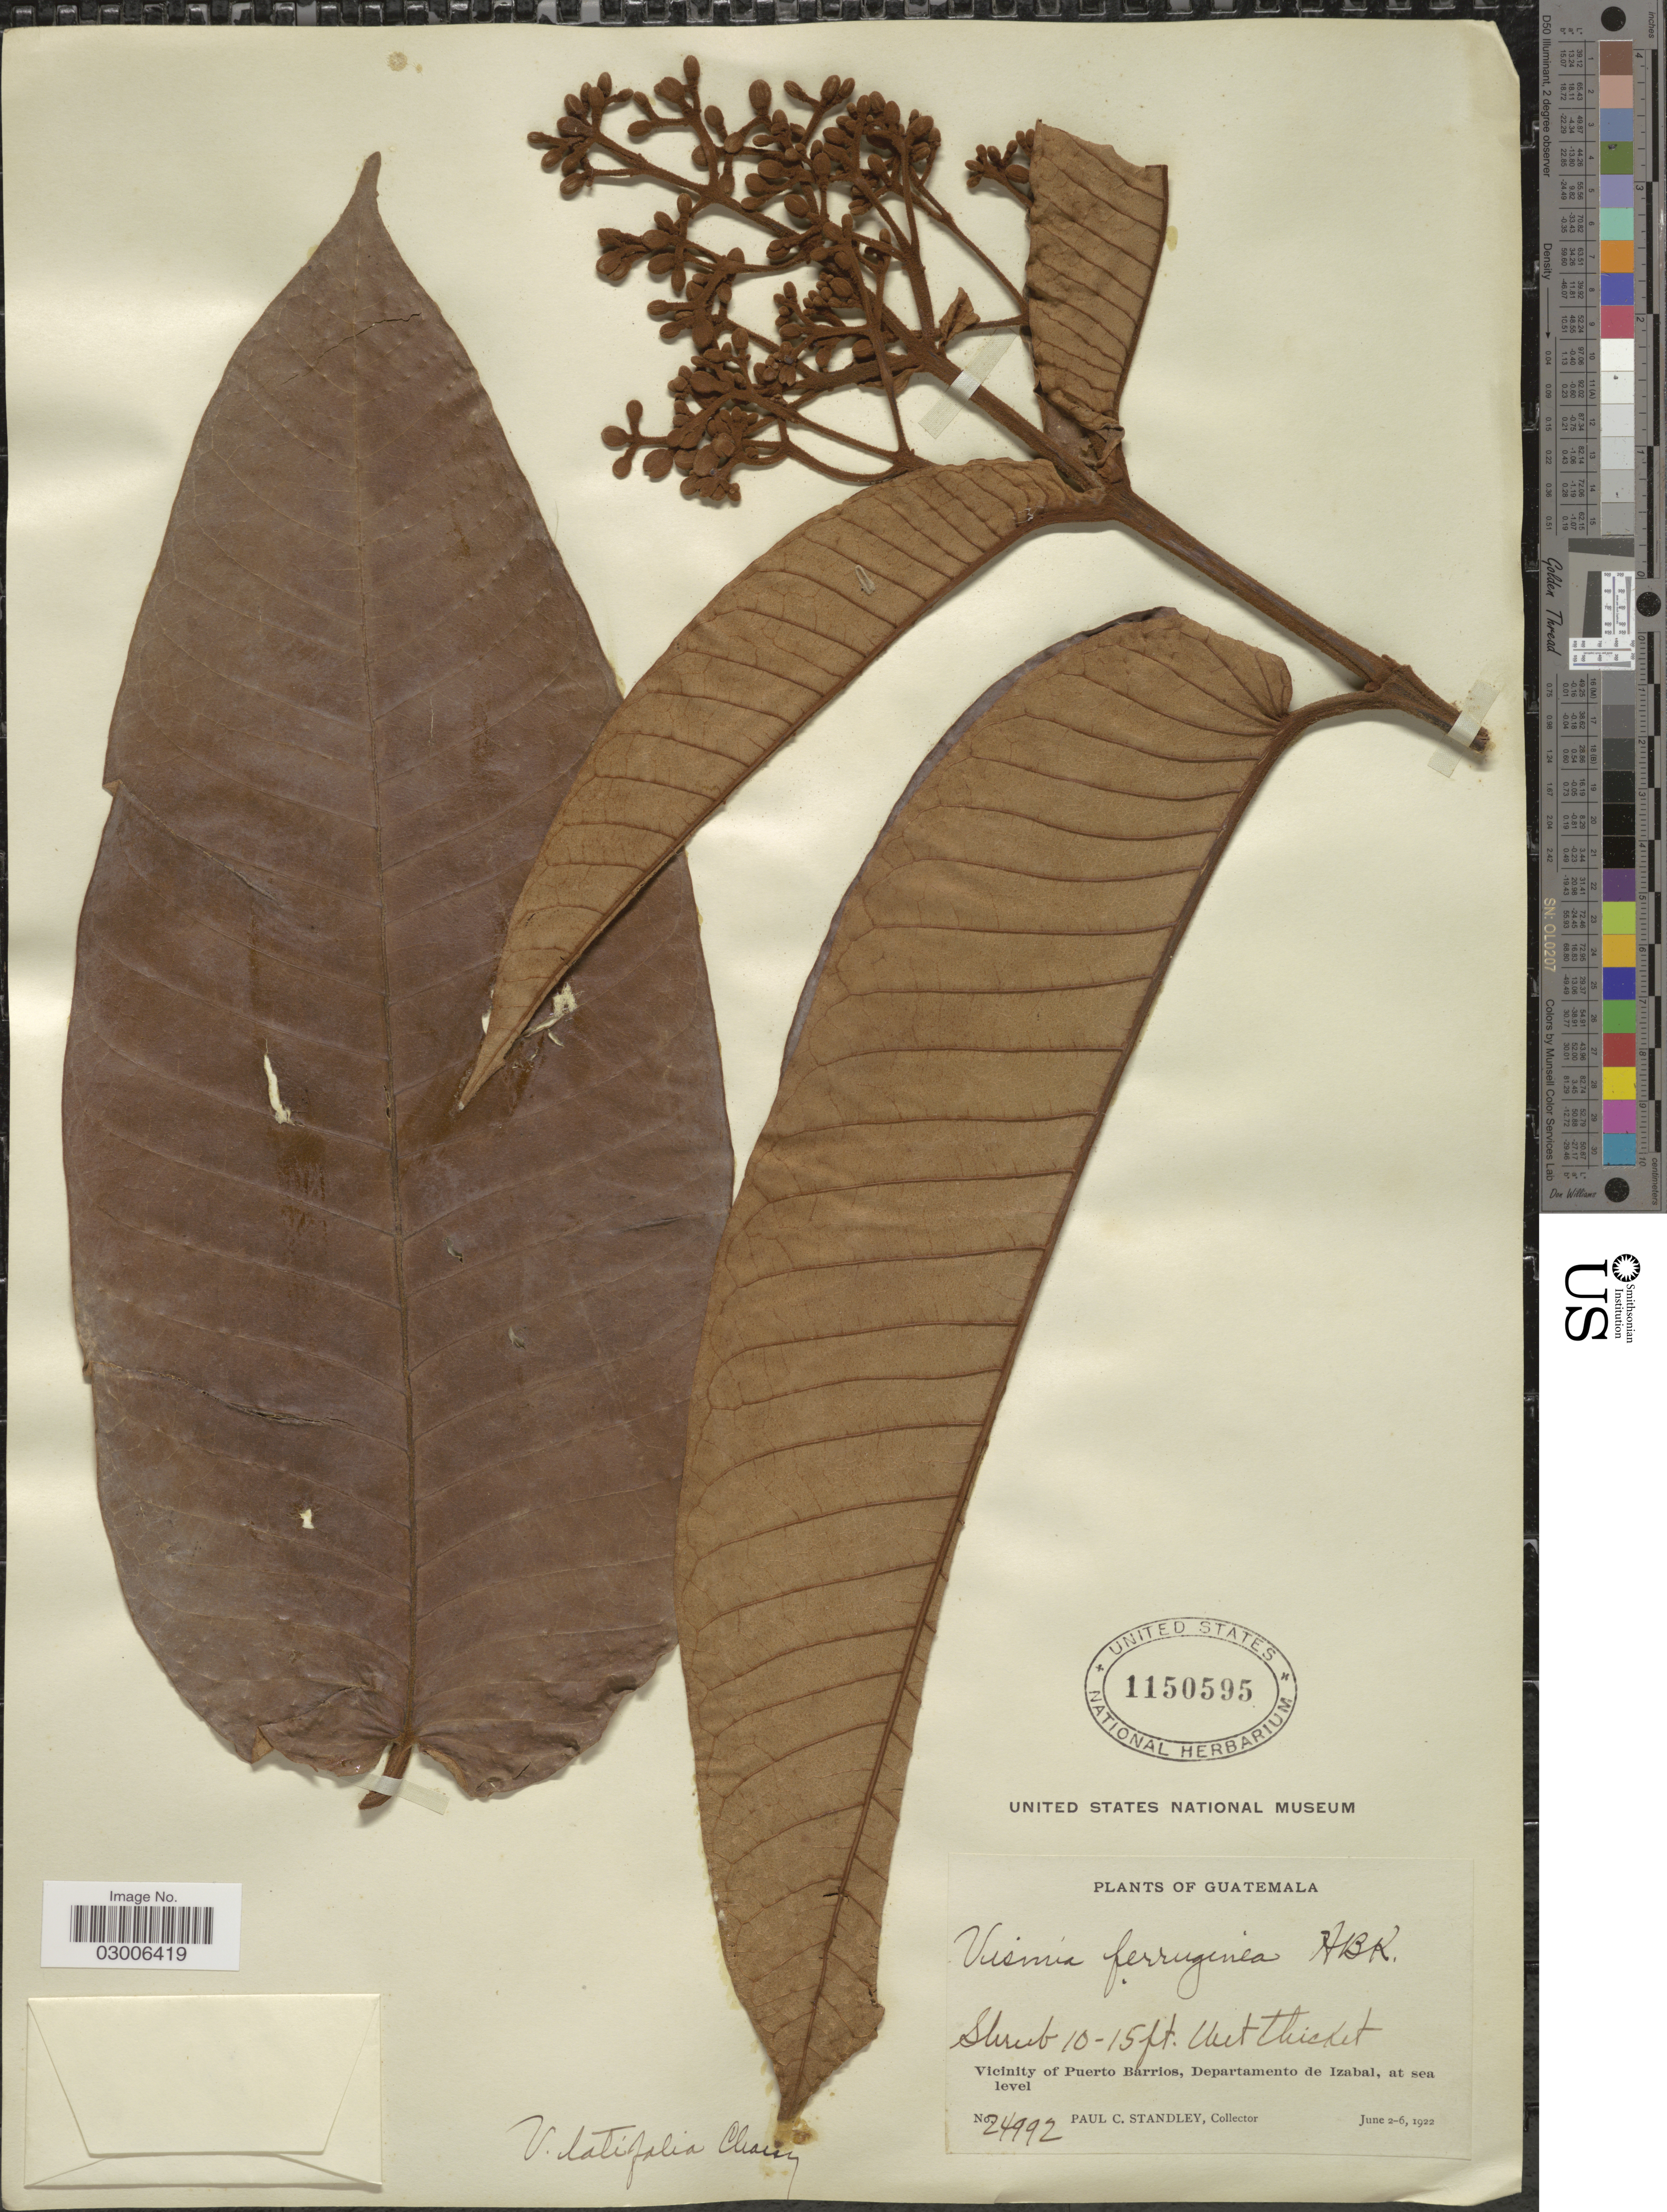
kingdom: Plantae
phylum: Tracheophyta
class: Magnoliopsida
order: Malpighiales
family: Hypericaceae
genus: Vismia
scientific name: Vismia macrophylla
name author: Kunth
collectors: P. C. Standley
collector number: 24992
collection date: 1922-06-02/1922-06-06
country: Guatemala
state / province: Izabal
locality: Vicinity of Puerto Barrios, Departamento de Izabal.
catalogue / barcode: US 1150595